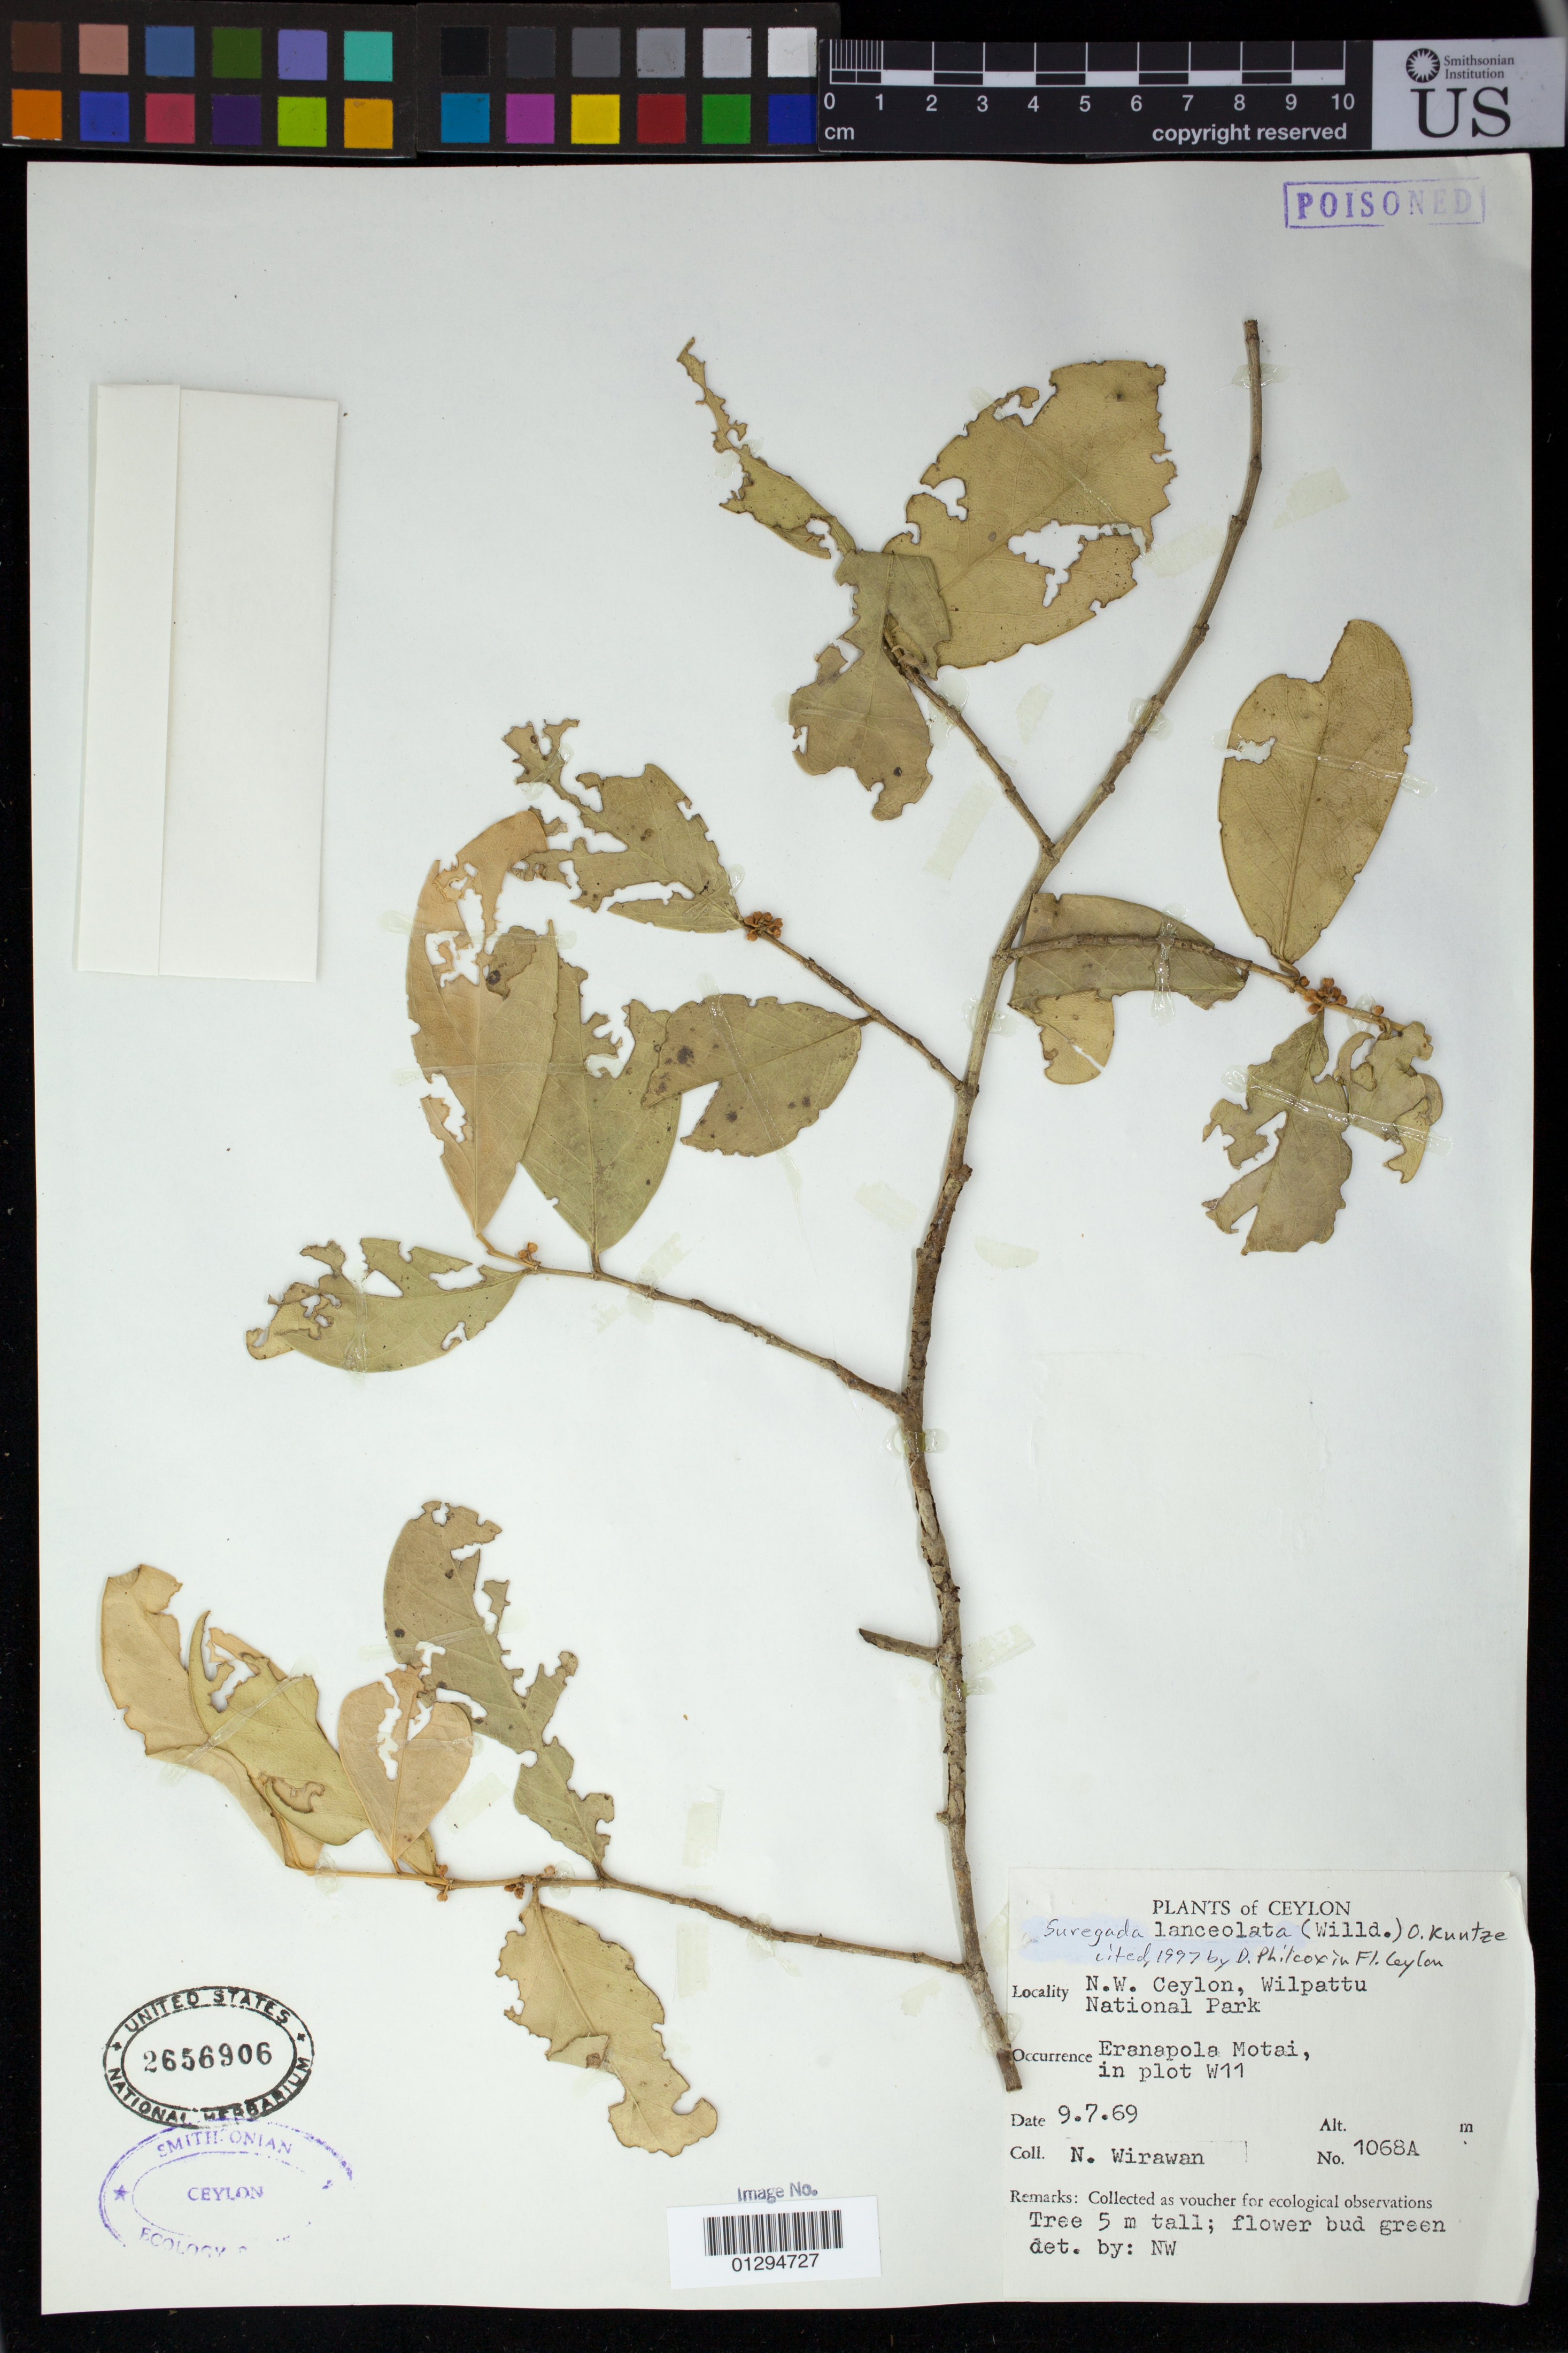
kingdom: Plantae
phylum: Tracheophyta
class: Magnoliopsida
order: Malpighiales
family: Euphorbiaceae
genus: Suregada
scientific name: Suregada lanceolata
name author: (Willd.) Kuntze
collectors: N. Wirawan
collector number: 1068A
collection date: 1969-07-09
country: Sri Lanka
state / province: North Western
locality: Wilpattu National Park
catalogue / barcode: US 2656906